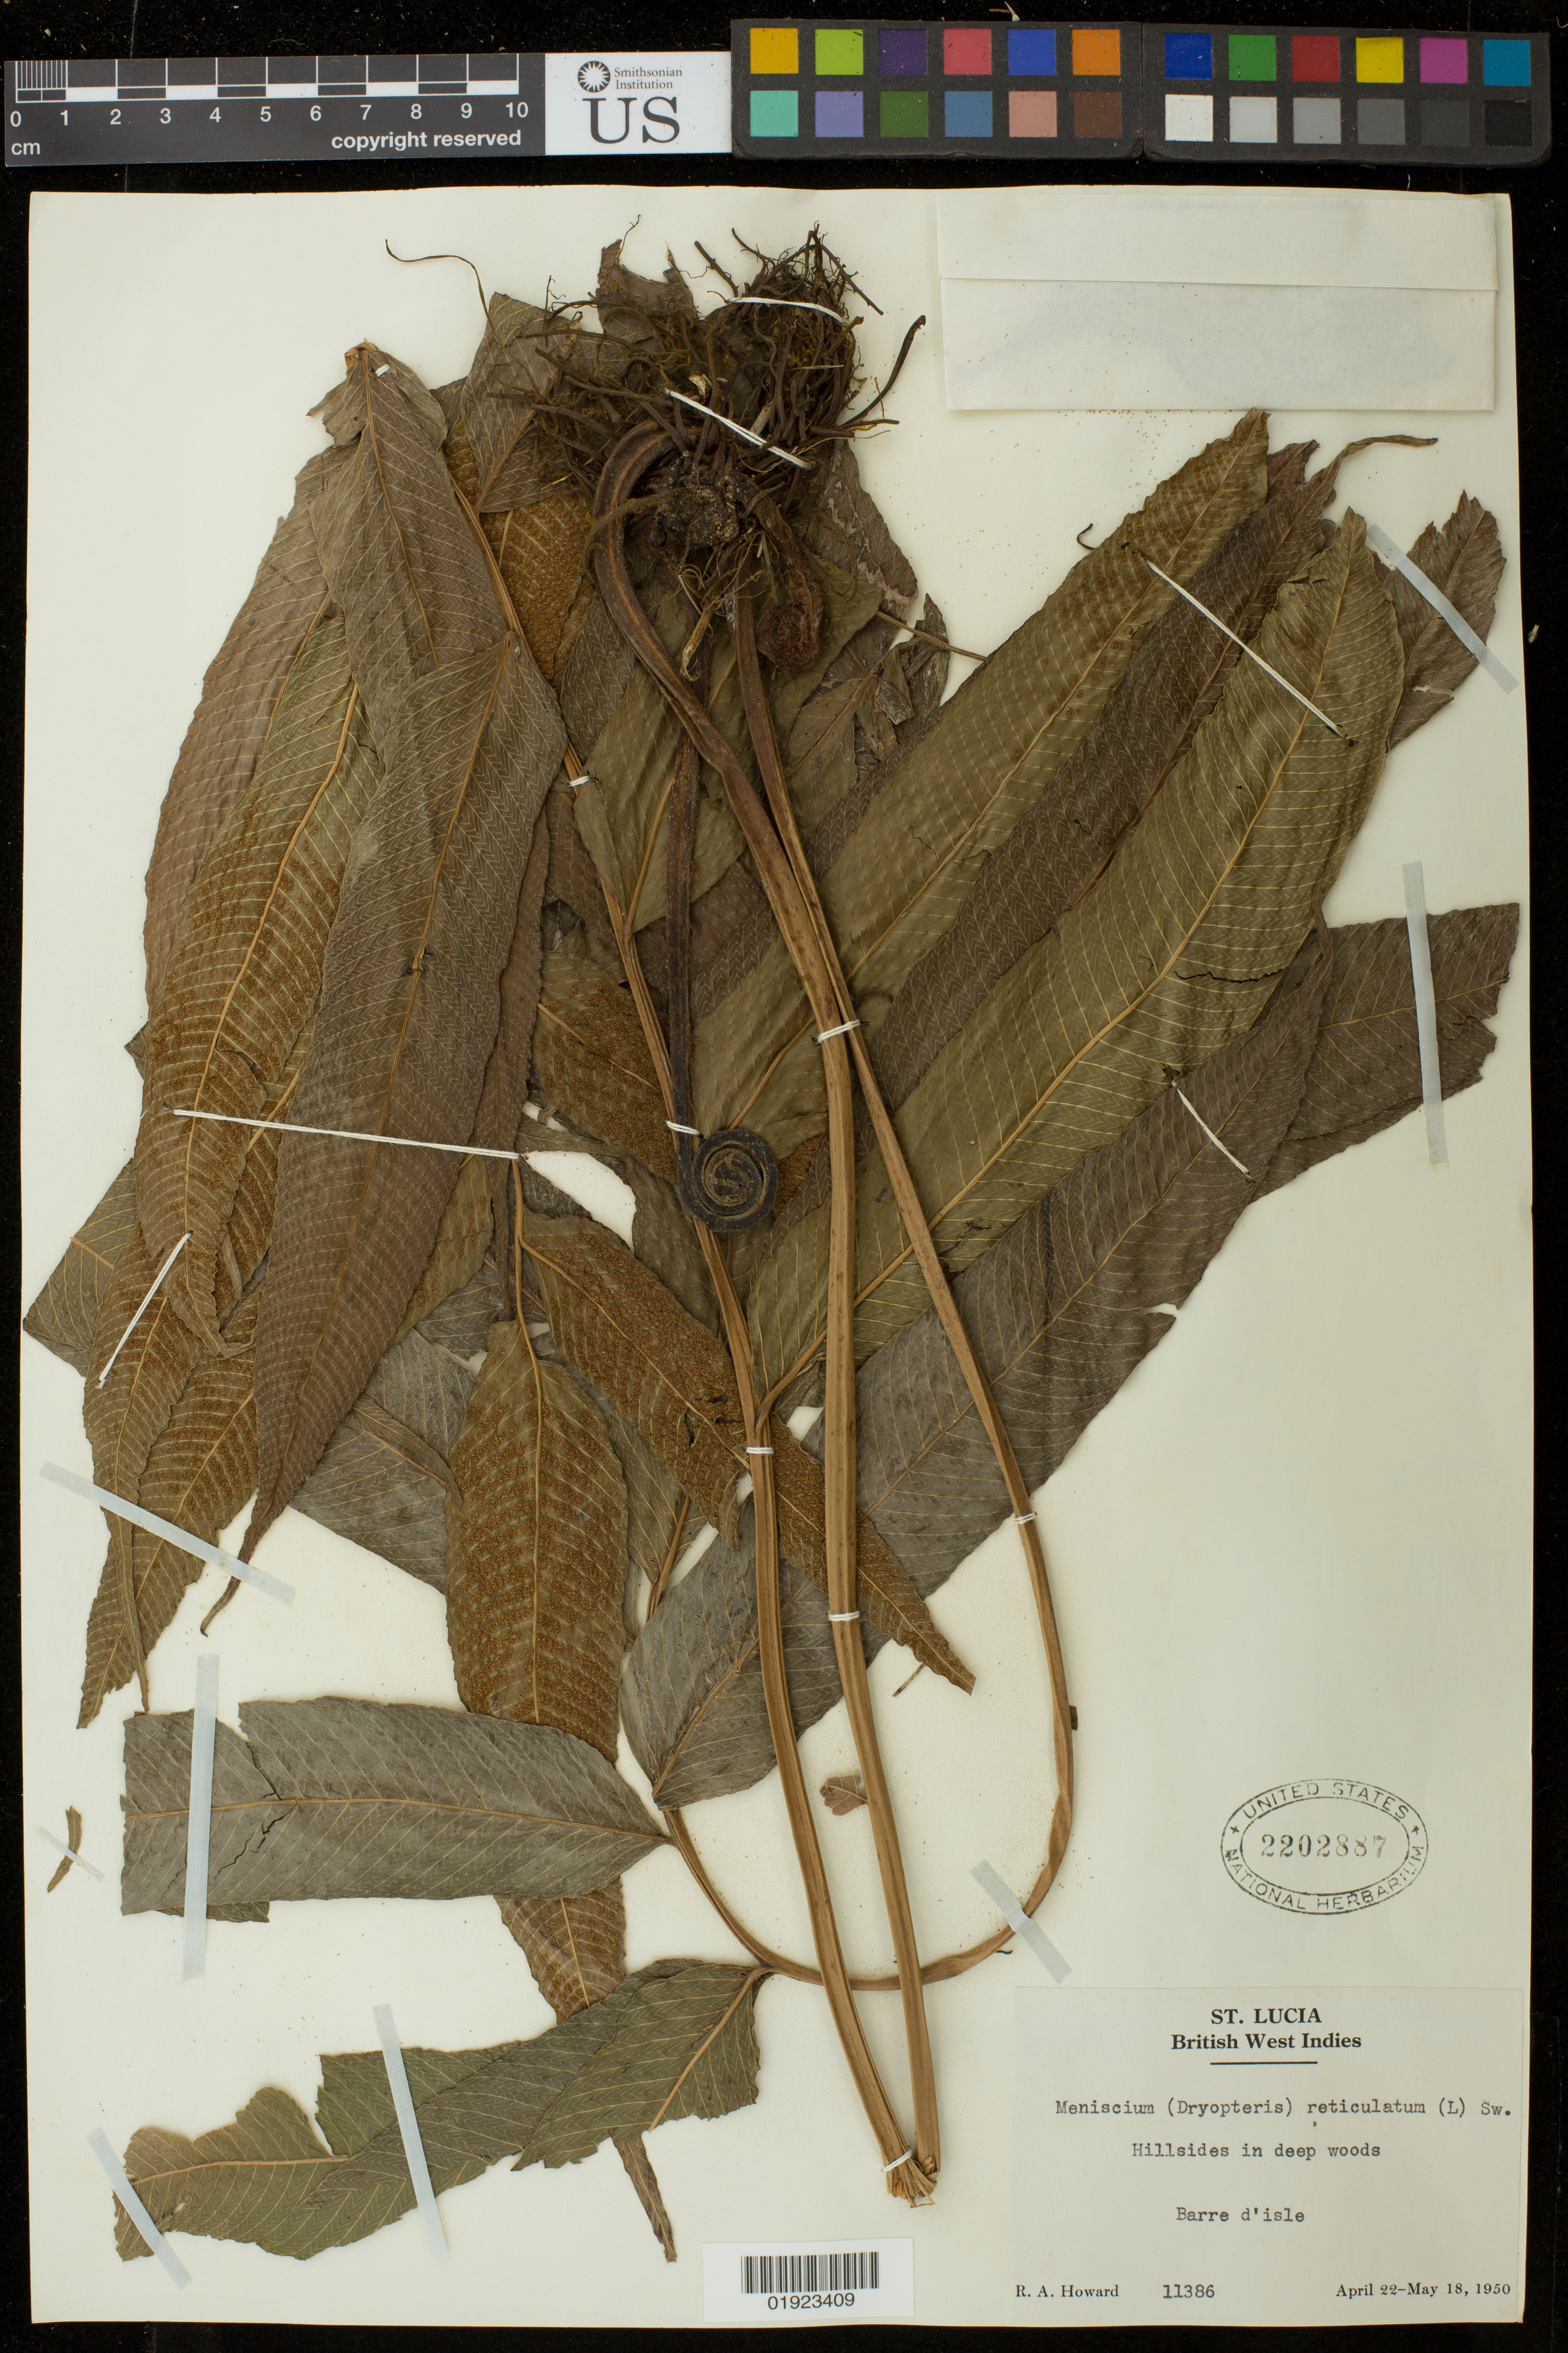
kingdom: Plantae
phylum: Tracheophyta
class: Polypodiopsida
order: Polypodiales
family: Thelypteridaceae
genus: Meniscium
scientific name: Meniscium reticulatum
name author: (L.) Sw.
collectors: R. A. Howard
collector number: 11386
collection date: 1950-04-22/1950-05-18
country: St. Lucia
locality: Barre d'Isle.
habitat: Hillsides in deep woods.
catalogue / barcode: US 2202887